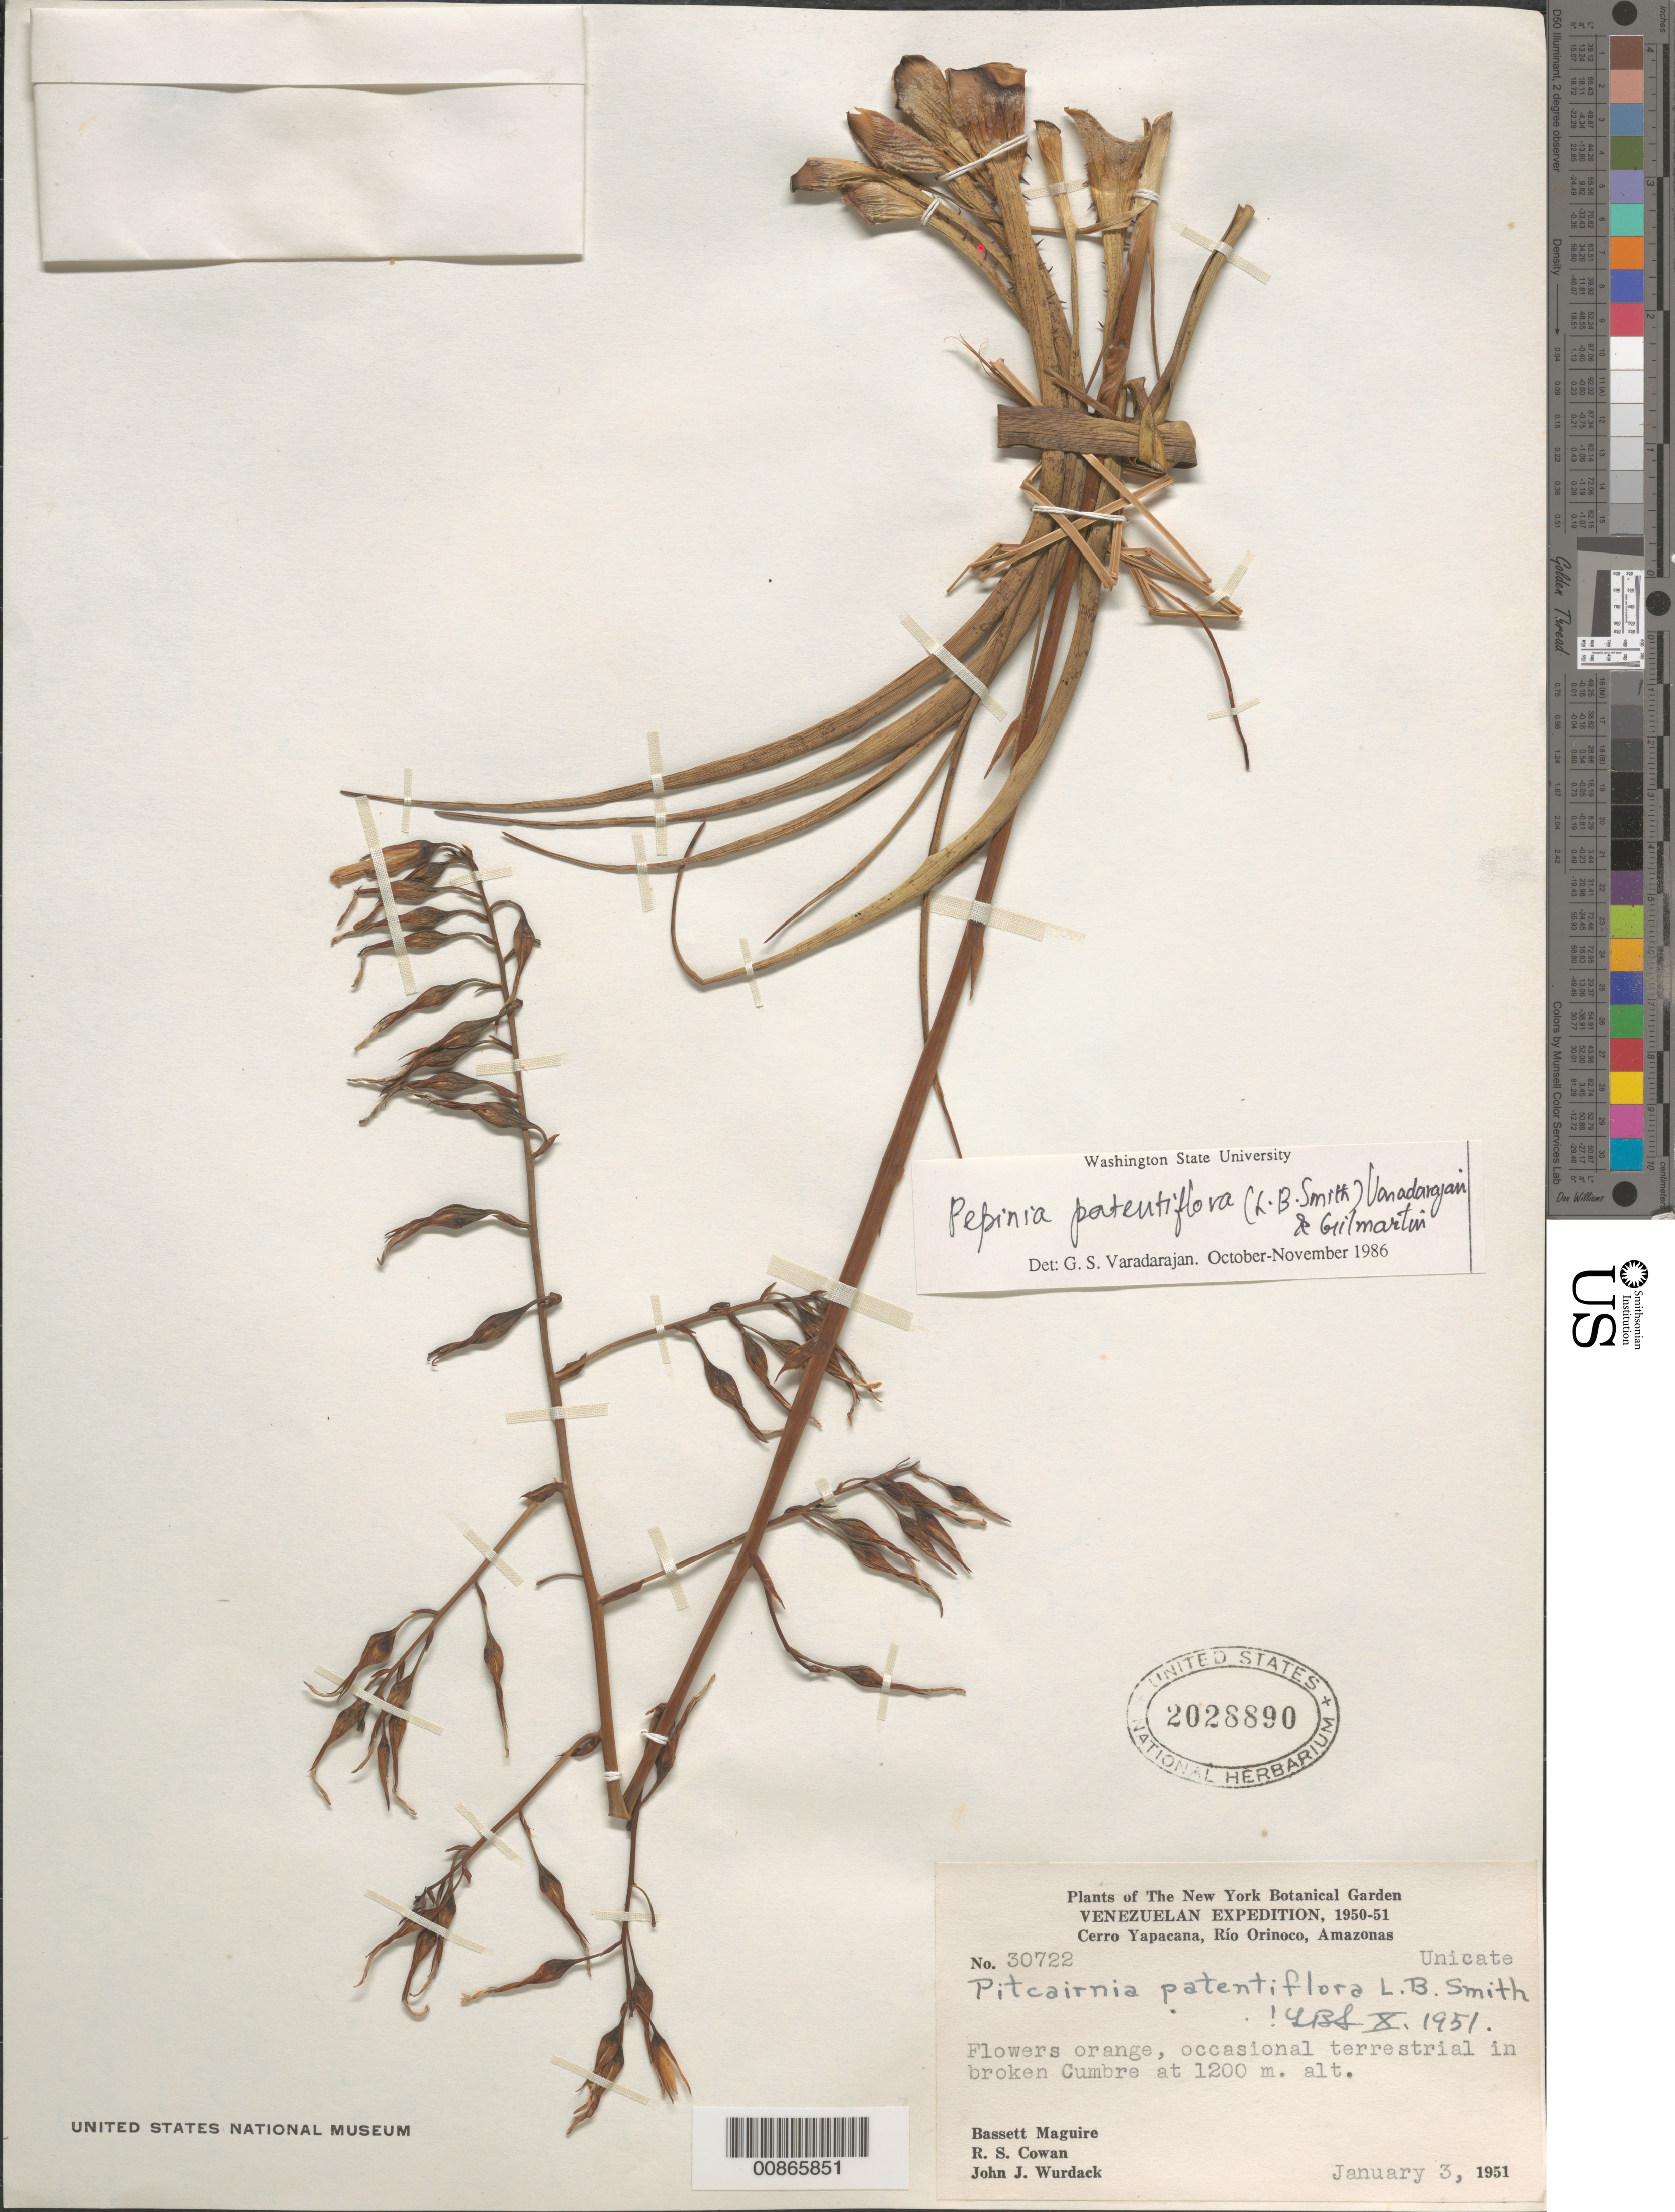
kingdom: Plantae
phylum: Tracheophyta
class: Liliopsida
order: Poales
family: Bromeliaceae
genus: Pitcairnia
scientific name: Pitcairnia patentiflora var. patentiflora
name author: L.B. Sm.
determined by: Smith, Lyman B., (US), NMNH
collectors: B. Maguire, R. S. Cowan & J. J. Wurdack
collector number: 30722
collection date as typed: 3-Jan-51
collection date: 1951-01-03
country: Venezuela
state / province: Amazonas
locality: Cerro Yapacána, Río Orinoco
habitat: Broken cumbre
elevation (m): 1200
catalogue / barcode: US 2028890